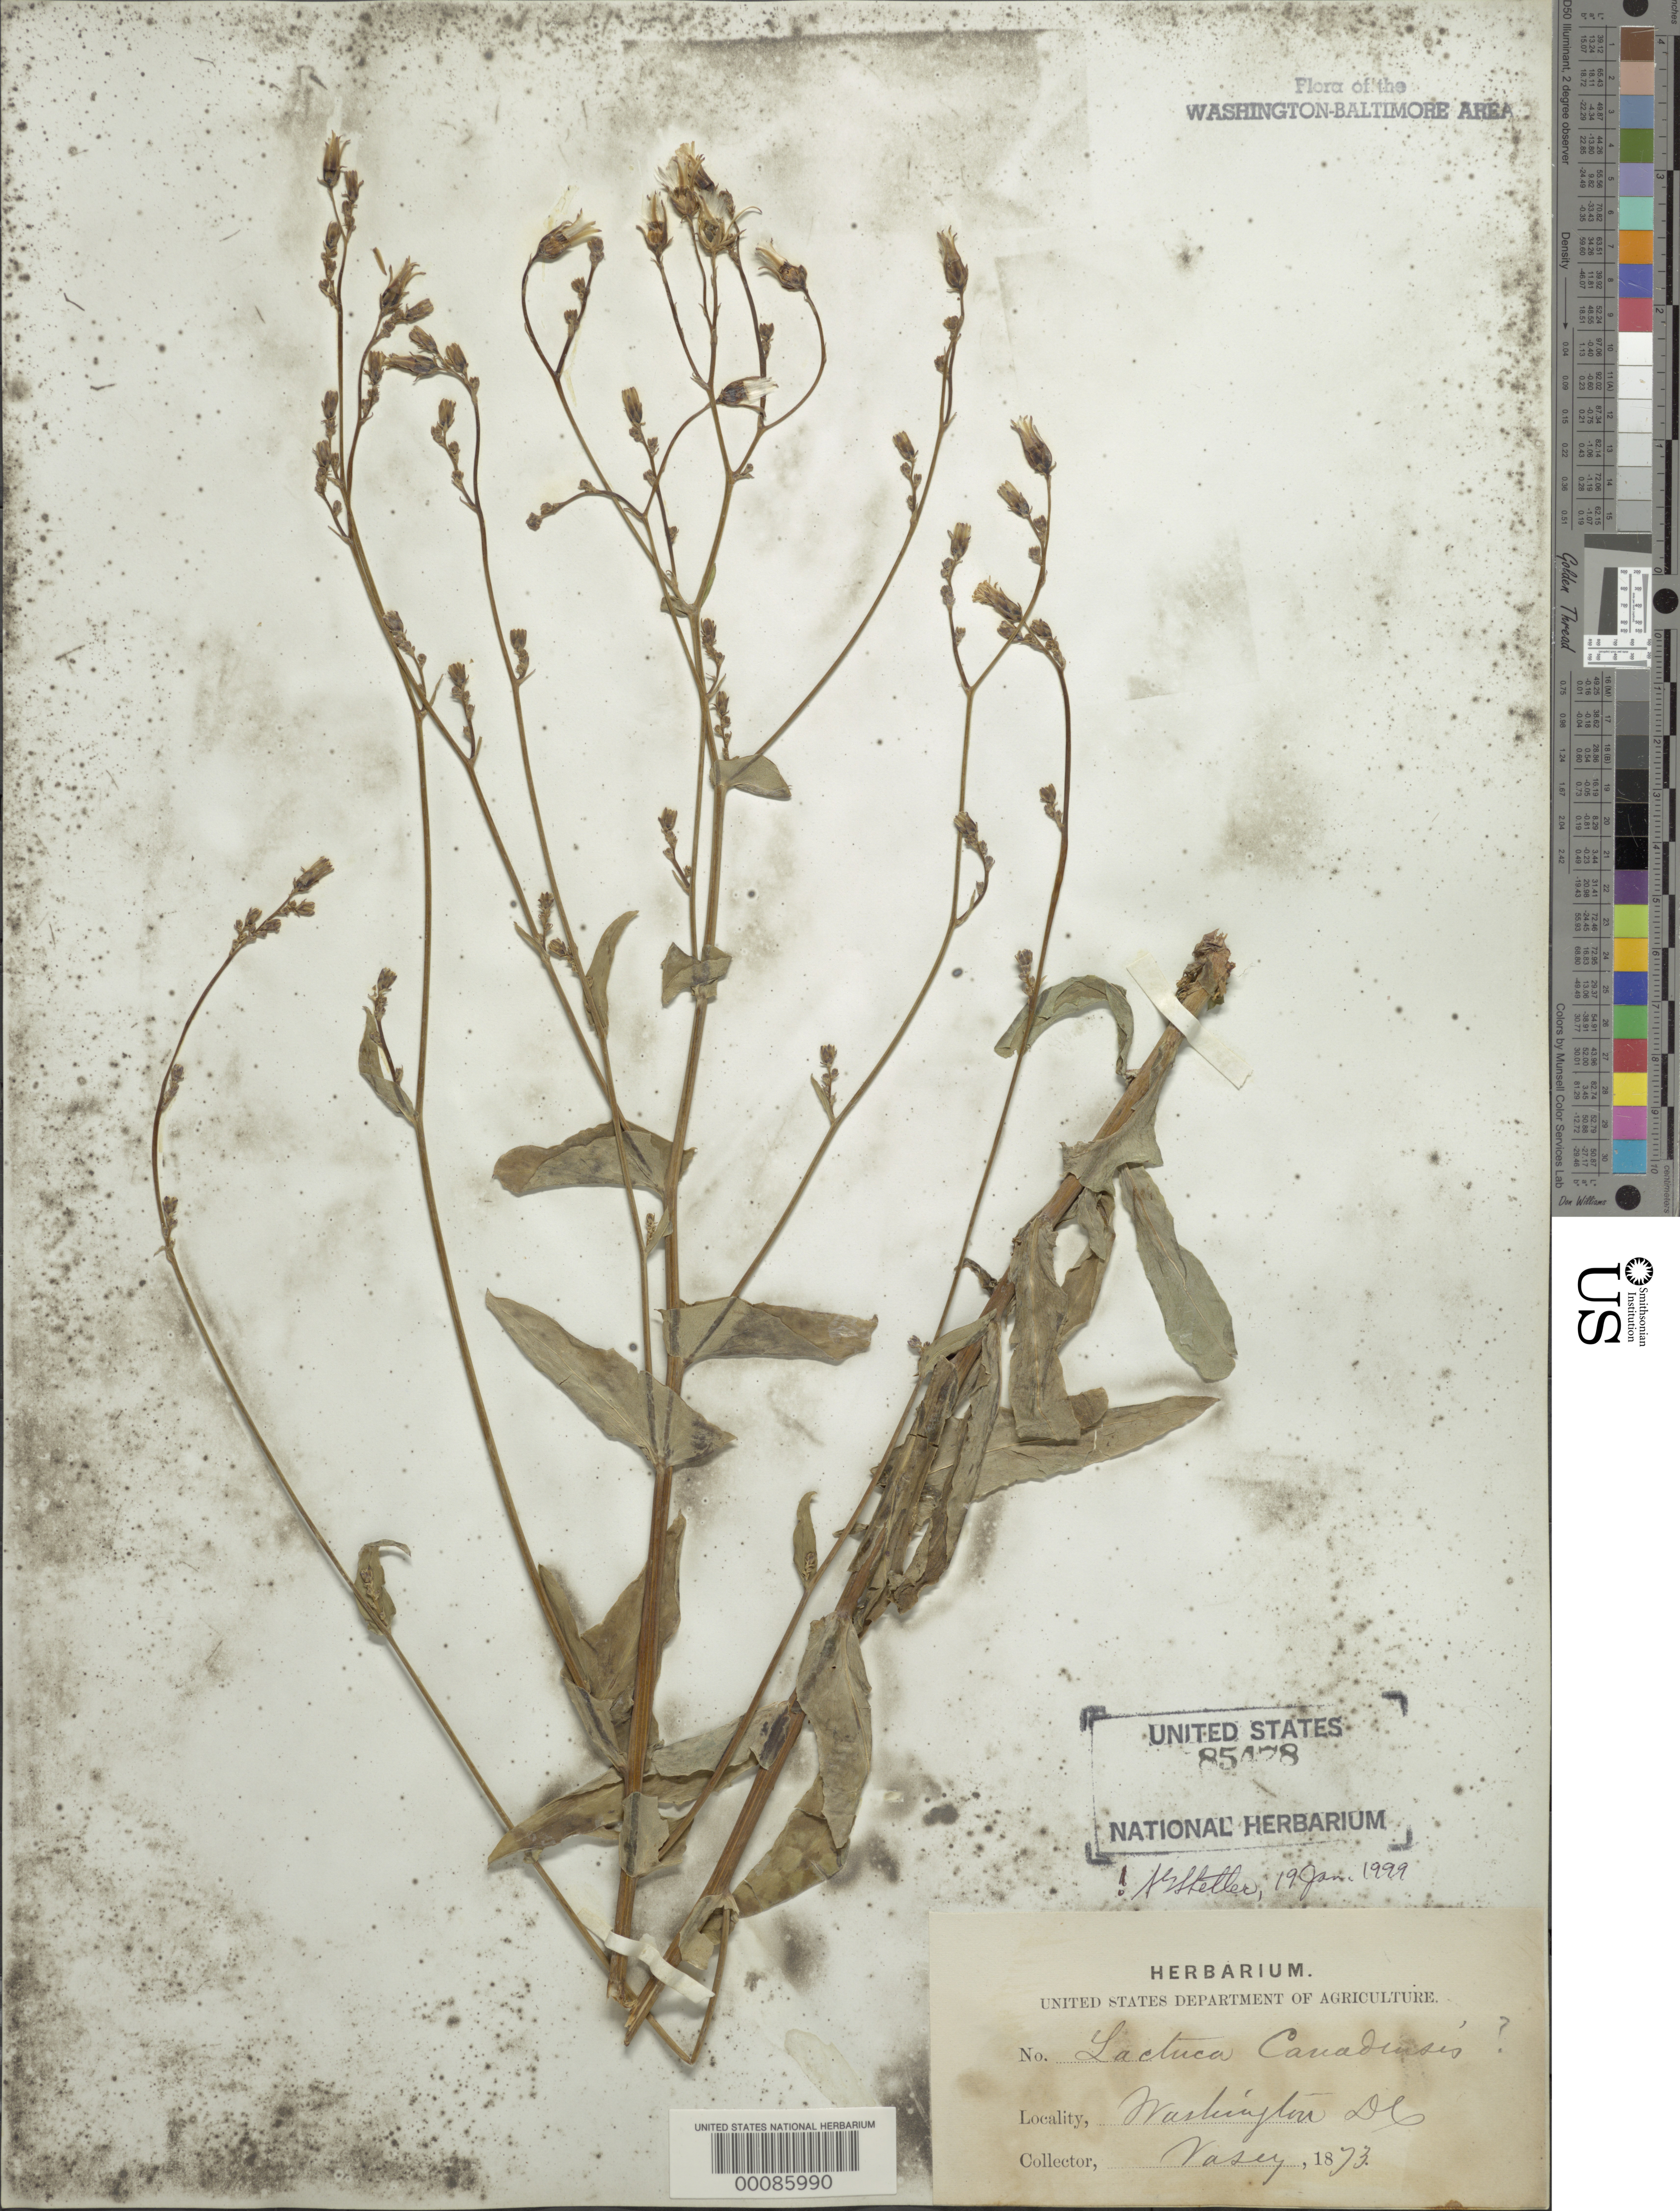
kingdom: Plantae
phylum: Tracheophyta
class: Magnoliopsida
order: Asterales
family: Asteraceae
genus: Lactuca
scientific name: Lactuca canadensis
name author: L.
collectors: G. Vasey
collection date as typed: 1873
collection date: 1873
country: United States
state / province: District of Columbia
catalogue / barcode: US 85478